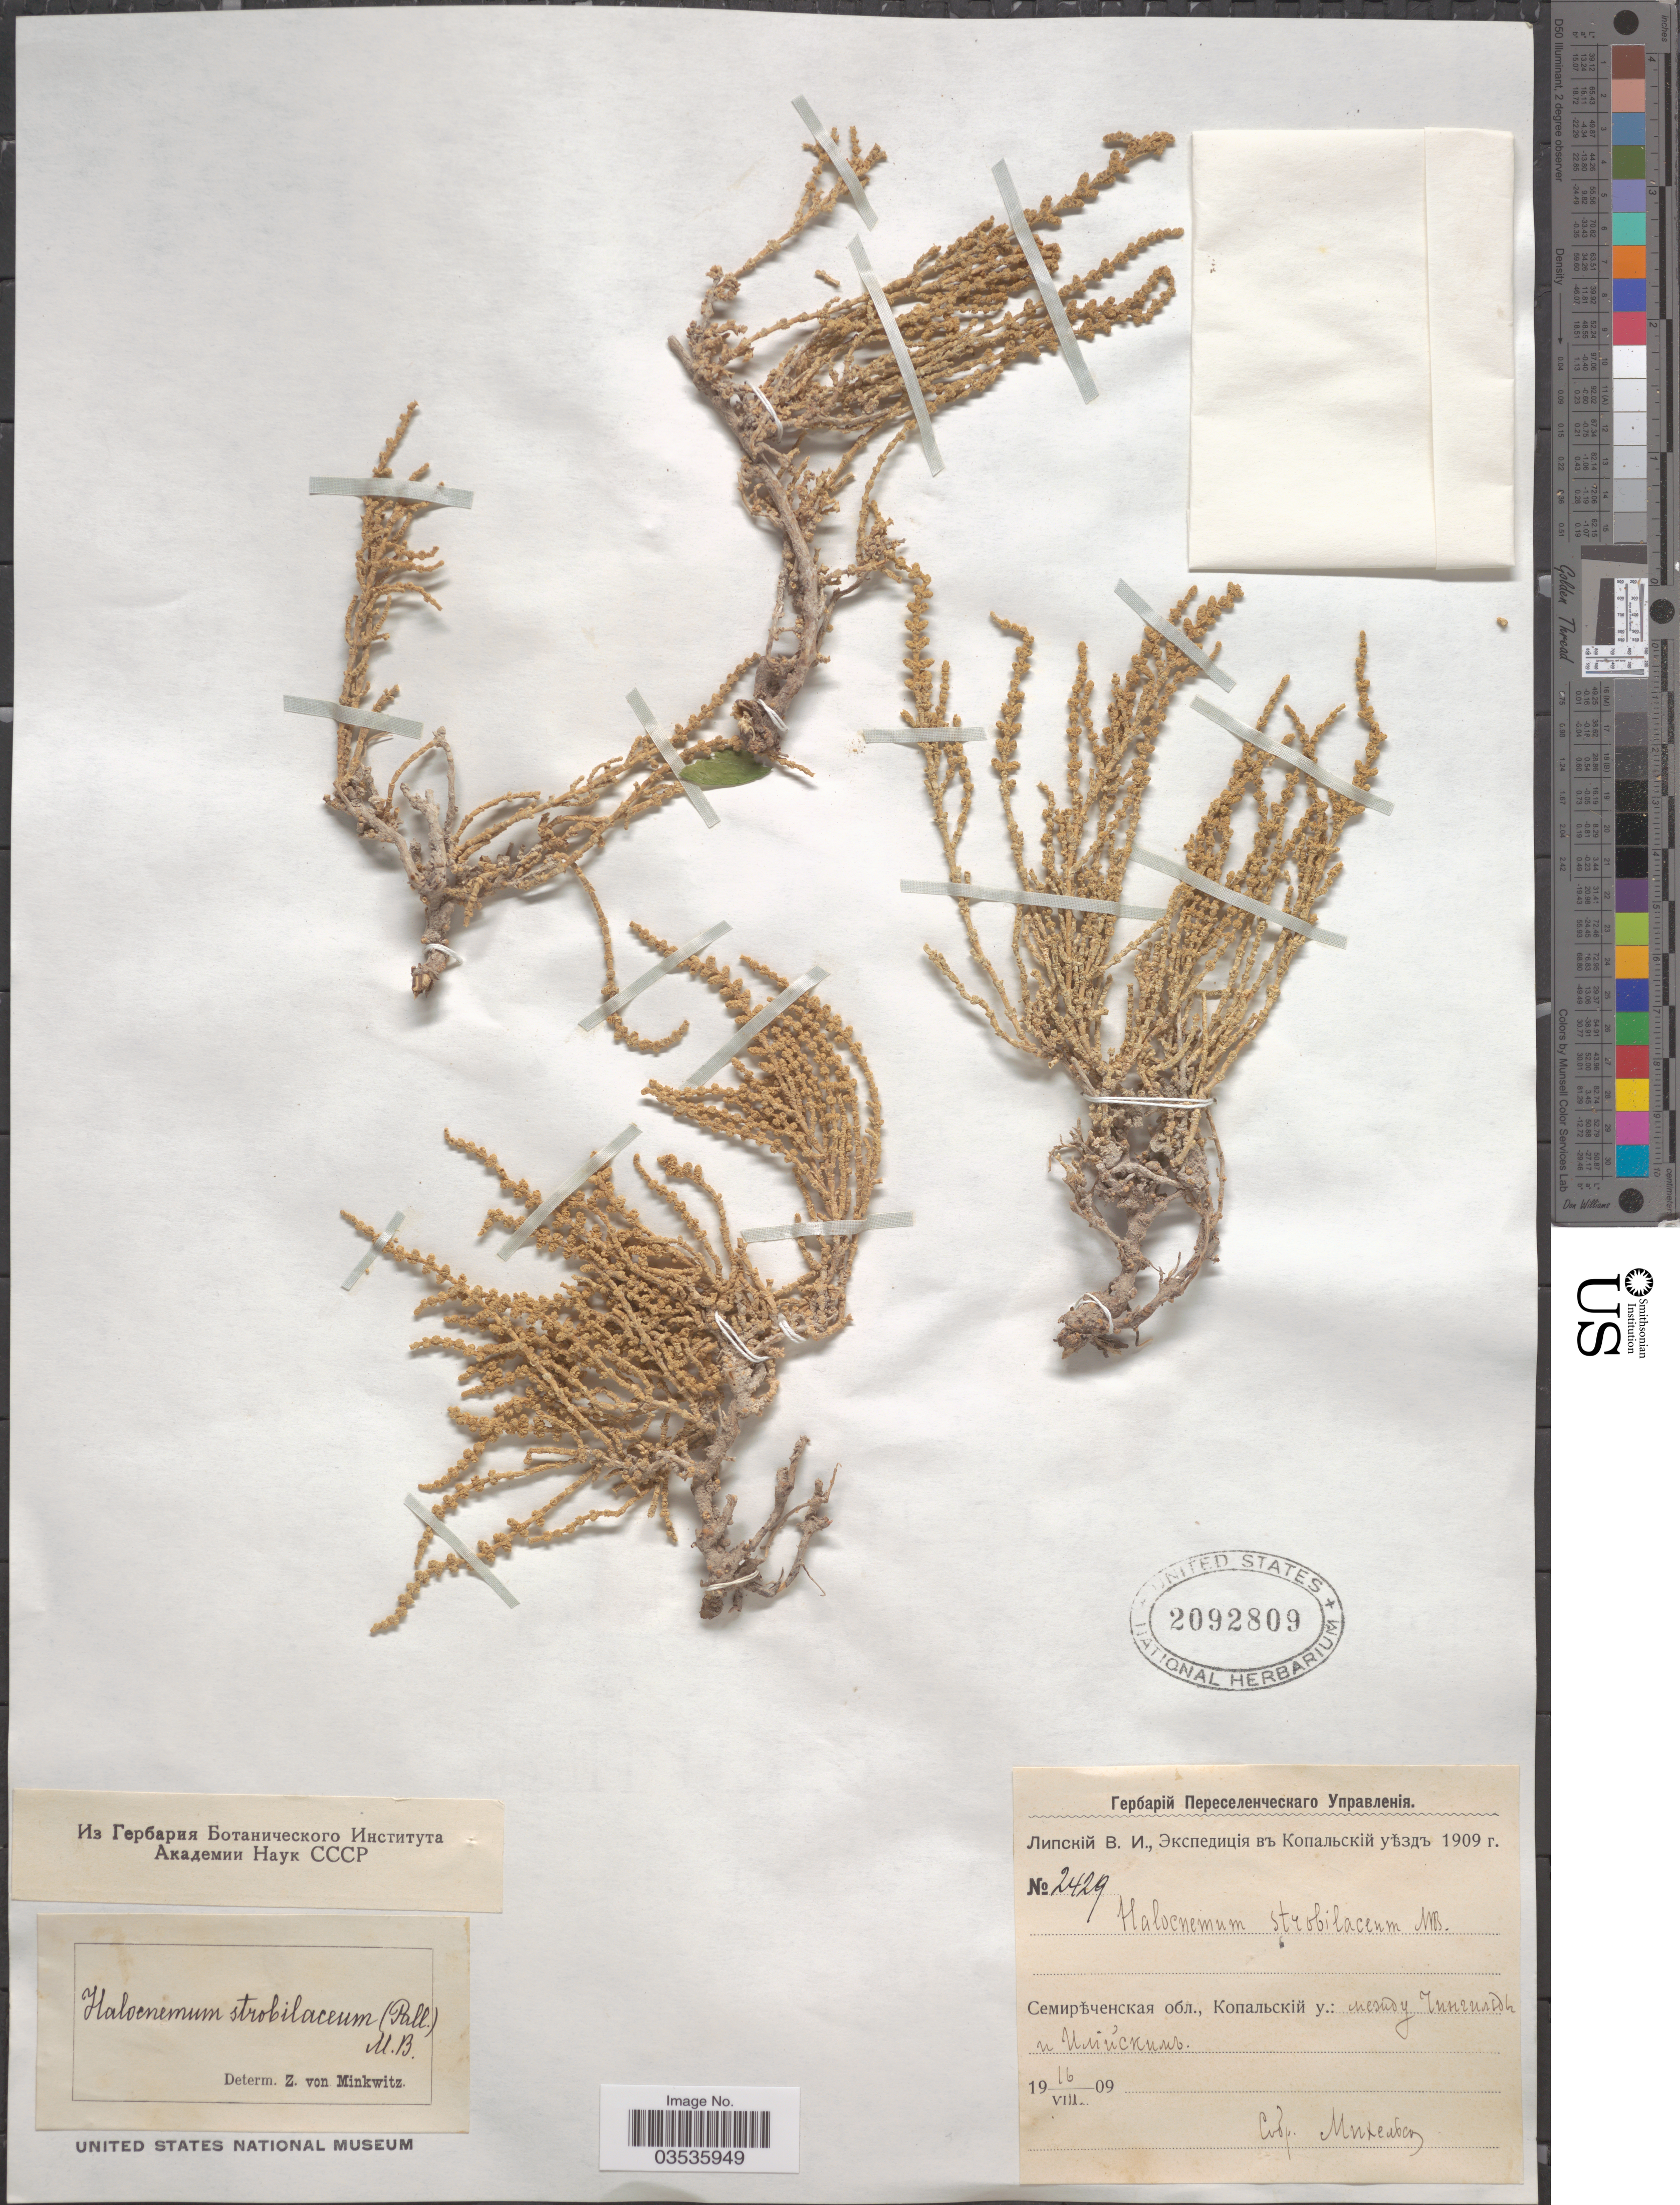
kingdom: Plantae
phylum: Tracheophyta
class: Magnoliopsida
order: Caryophyllales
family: Amaranthaceae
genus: Halocnemum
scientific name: Halocnemum strobilaceum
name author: (Pall.) M. Bieb.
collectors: Mikhelson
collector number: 2429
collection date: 1909-08-16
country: Kazakhstan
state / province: Almaty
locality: Between Shenggeldi and Iliisk.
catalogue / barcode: US 2092809